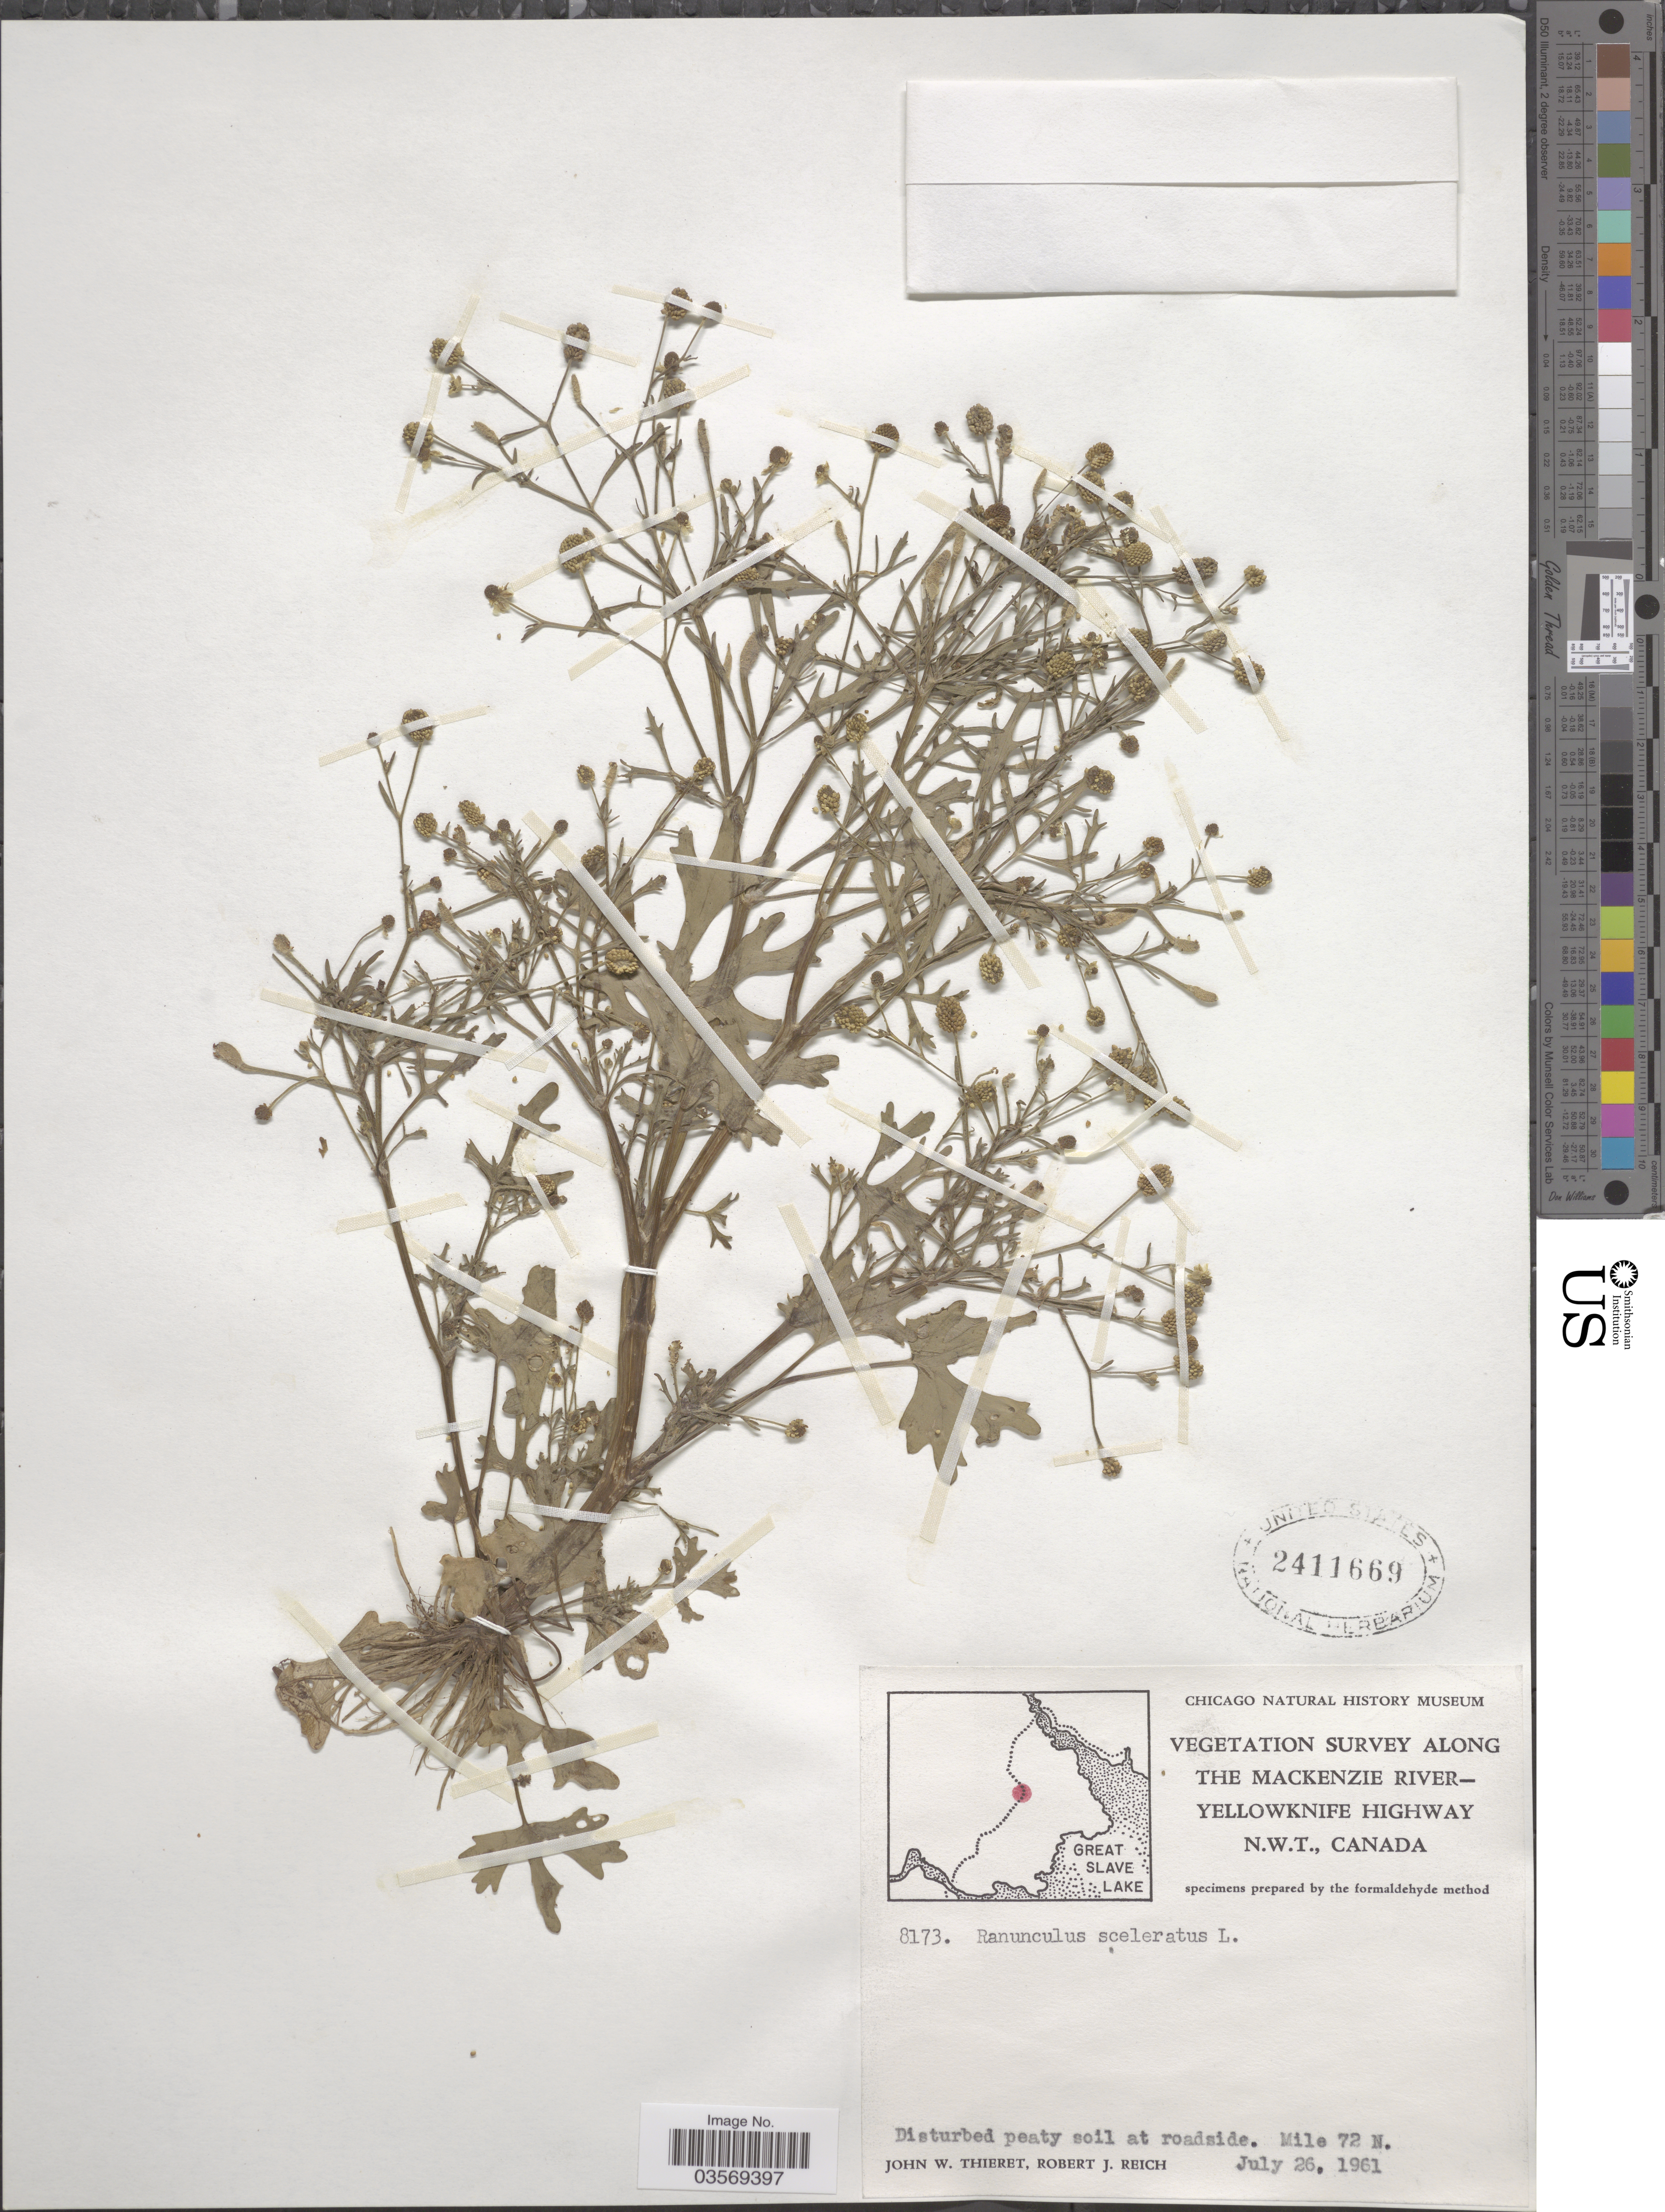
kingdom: Plantae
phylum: Tracheophyta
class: Magnoliopsida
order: Ranunculales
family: Ranunculaceae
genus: Ranunculus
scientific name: Ranunculus sceleratus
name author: L.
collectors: J. W. Thieret & R. Reich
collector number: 8173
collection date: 1961-07-26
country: Canada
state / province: Northwest Territories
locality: Along the Mackenzie River - Yellowknife Highway. Mile 72 N.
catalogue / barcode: US 2411669